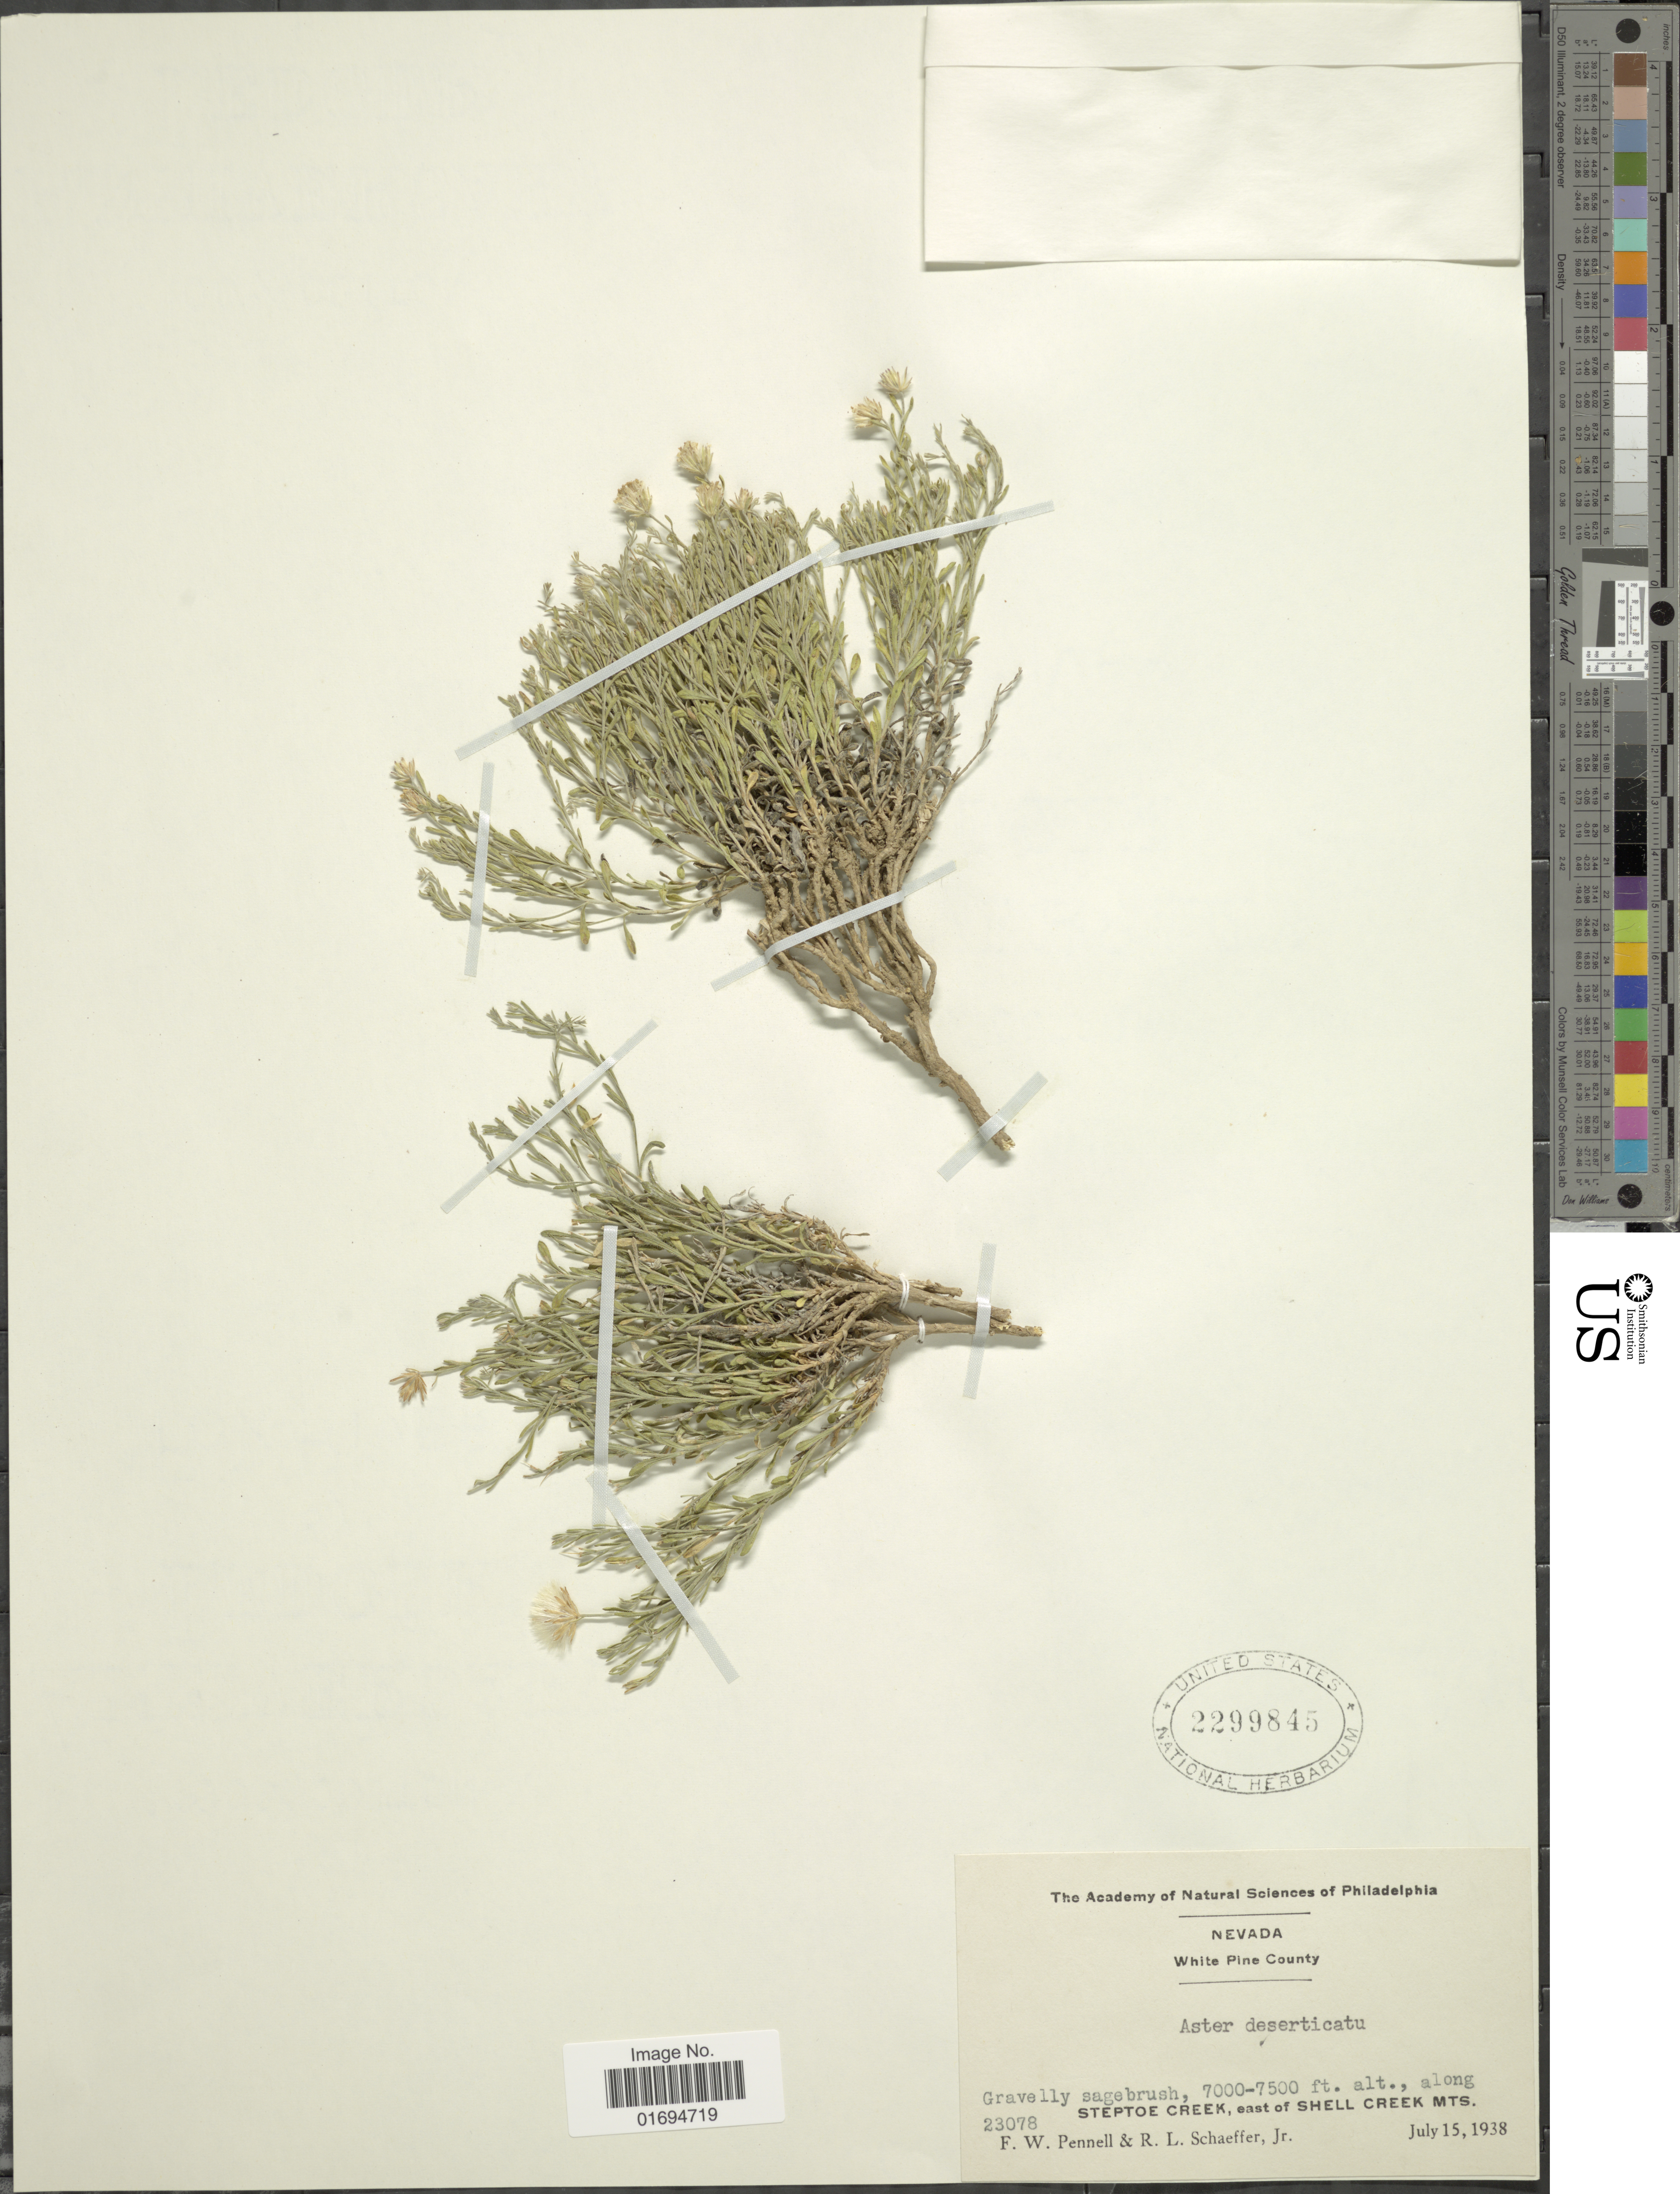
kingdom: Plantae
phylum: Tracheophyta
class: Magnoliopsida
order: Asterales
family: Asteraceae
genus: Chaetopappa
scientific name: Chaetopappa ericoides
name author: (Torr.) G.L. Nesom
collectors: F. W. Pennell & R. Schaeffer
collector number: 23078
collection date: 1938-07-15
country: United States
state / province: Nevada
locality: White Pine County, Gravelly sagebrush, Steptoe Creek, east of Shell Creek Mts.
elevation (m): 2134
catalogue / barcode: US 2299845